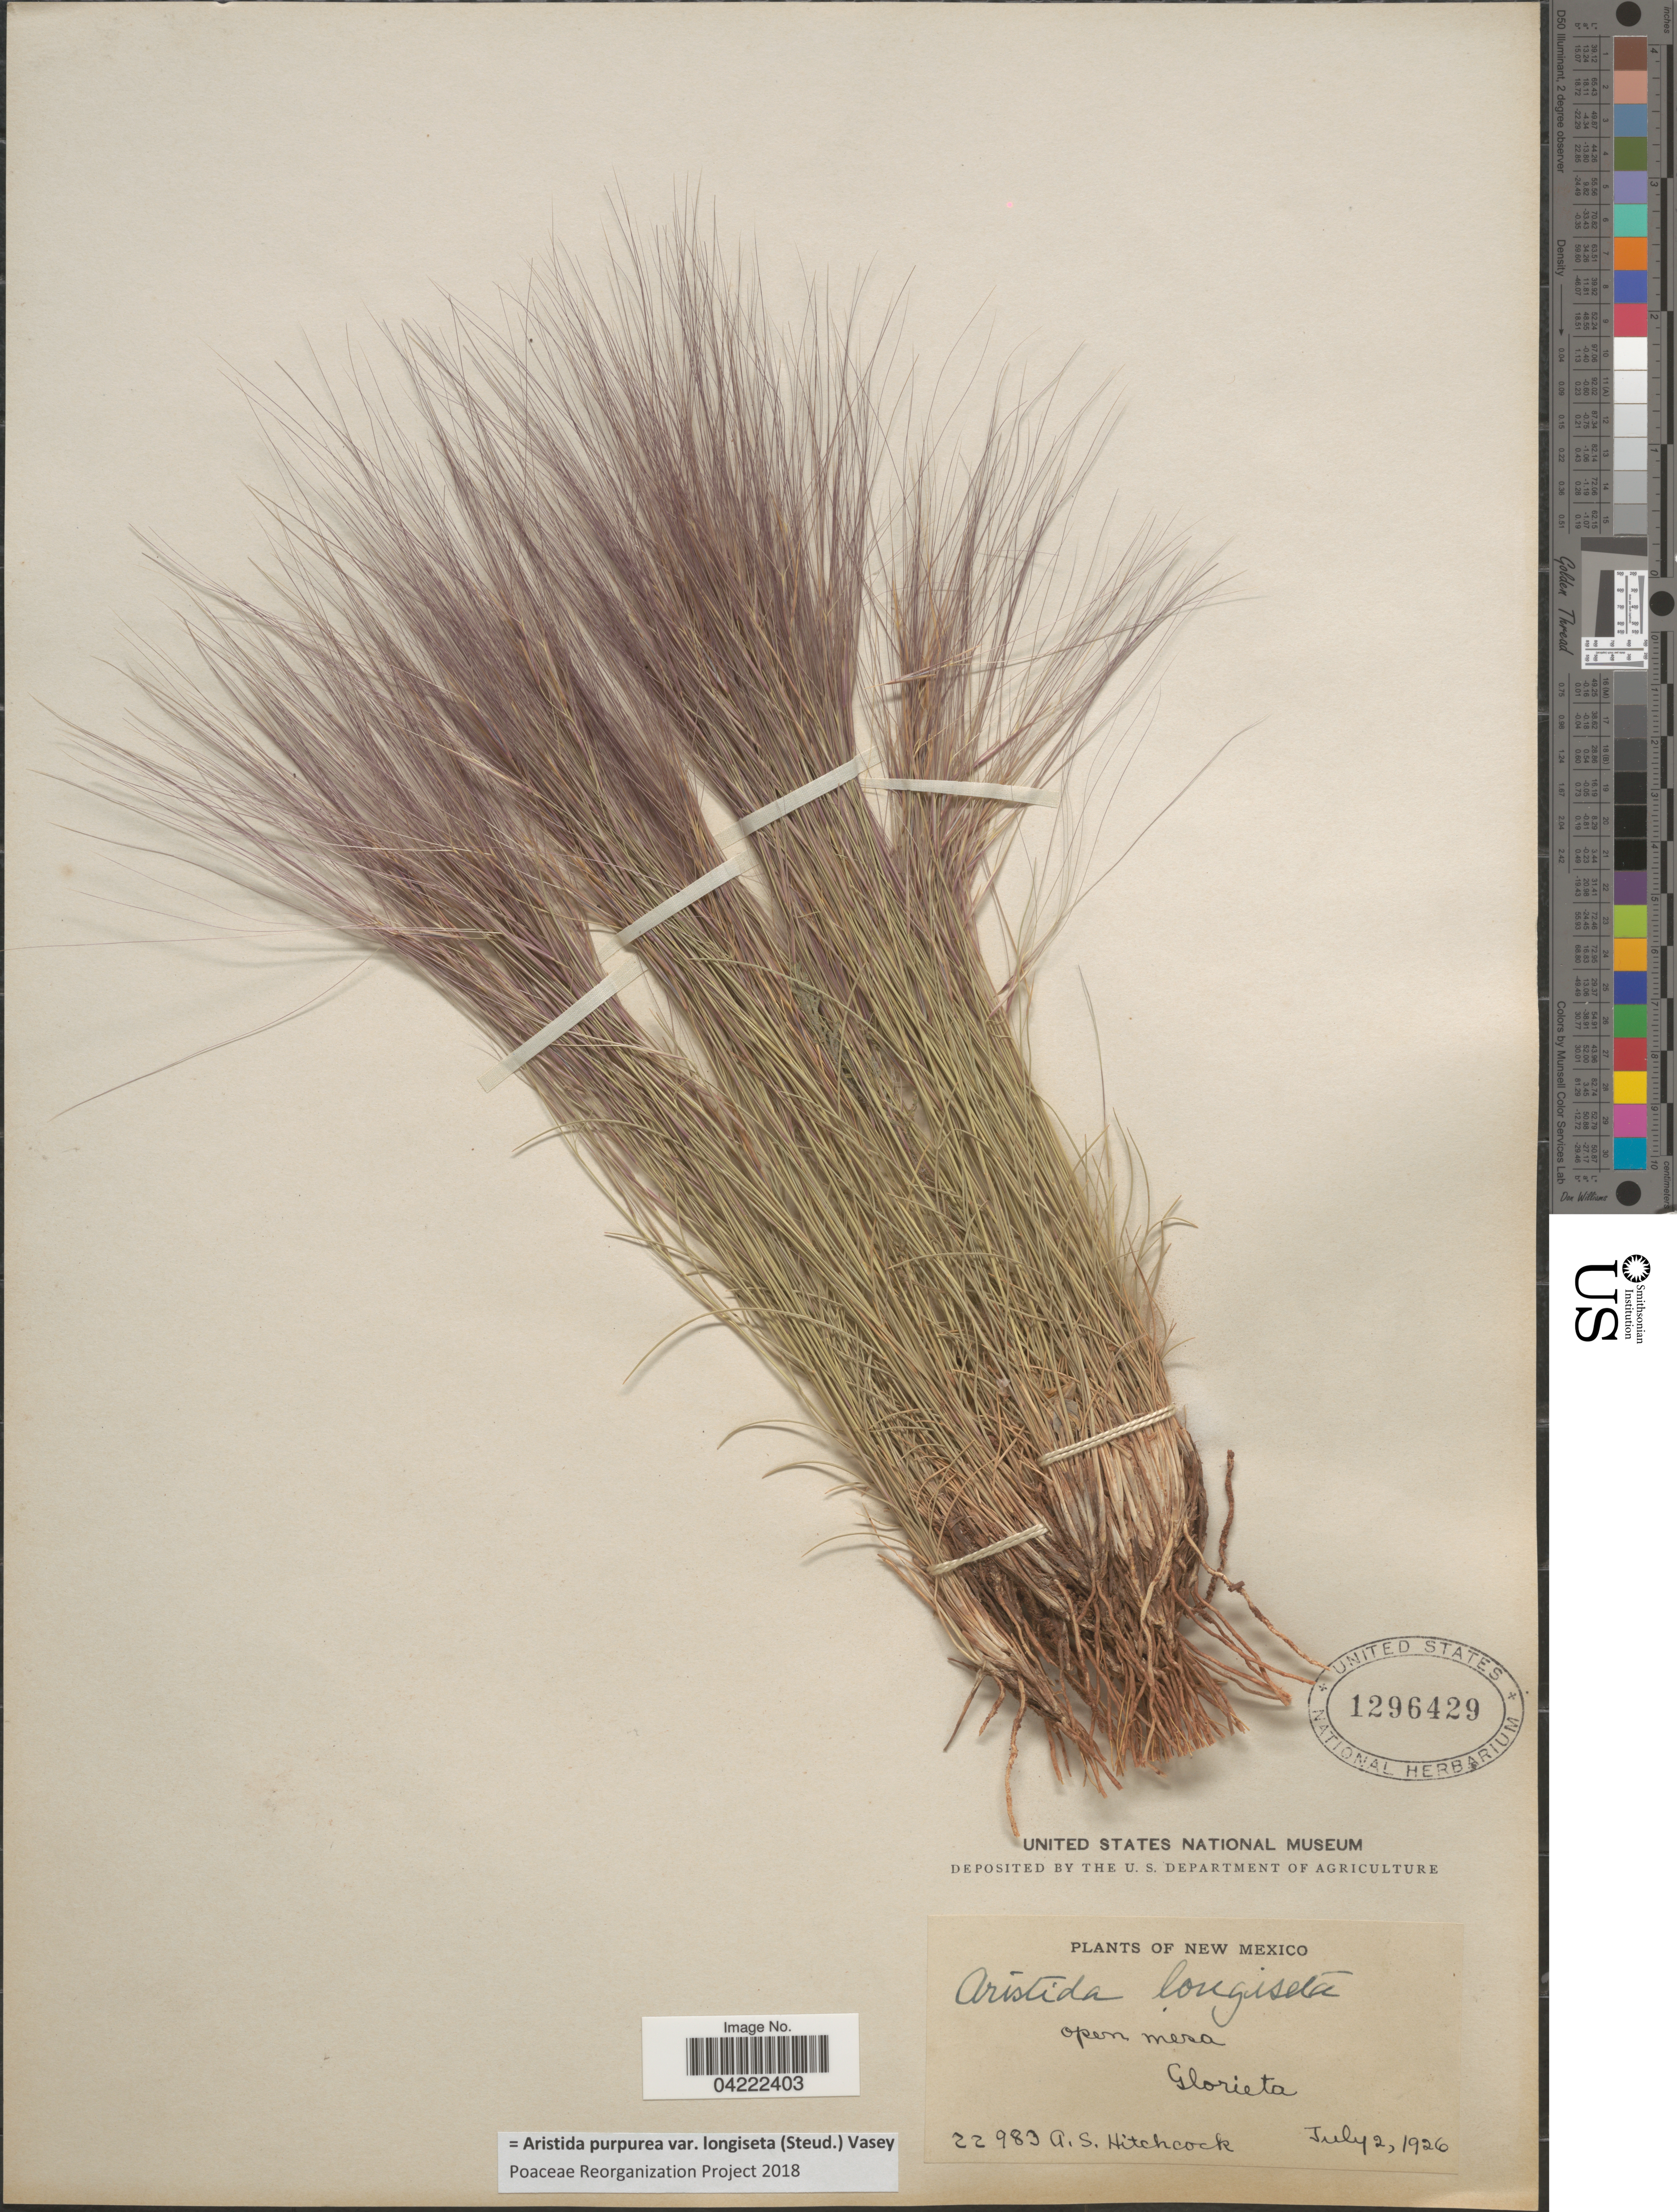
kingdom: Plantae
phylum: Tracheophyta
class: Liliopsida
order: Poales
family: Poaceae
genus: Aristida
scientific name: Aristida purpurea var. longiseta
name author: (Steud.) Vasey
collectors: A. S. Hitchcock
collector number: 22983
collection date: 1926-07-02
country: United States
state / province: New Mexico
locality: Open mesa Glorieta.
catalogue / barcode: US 1296429